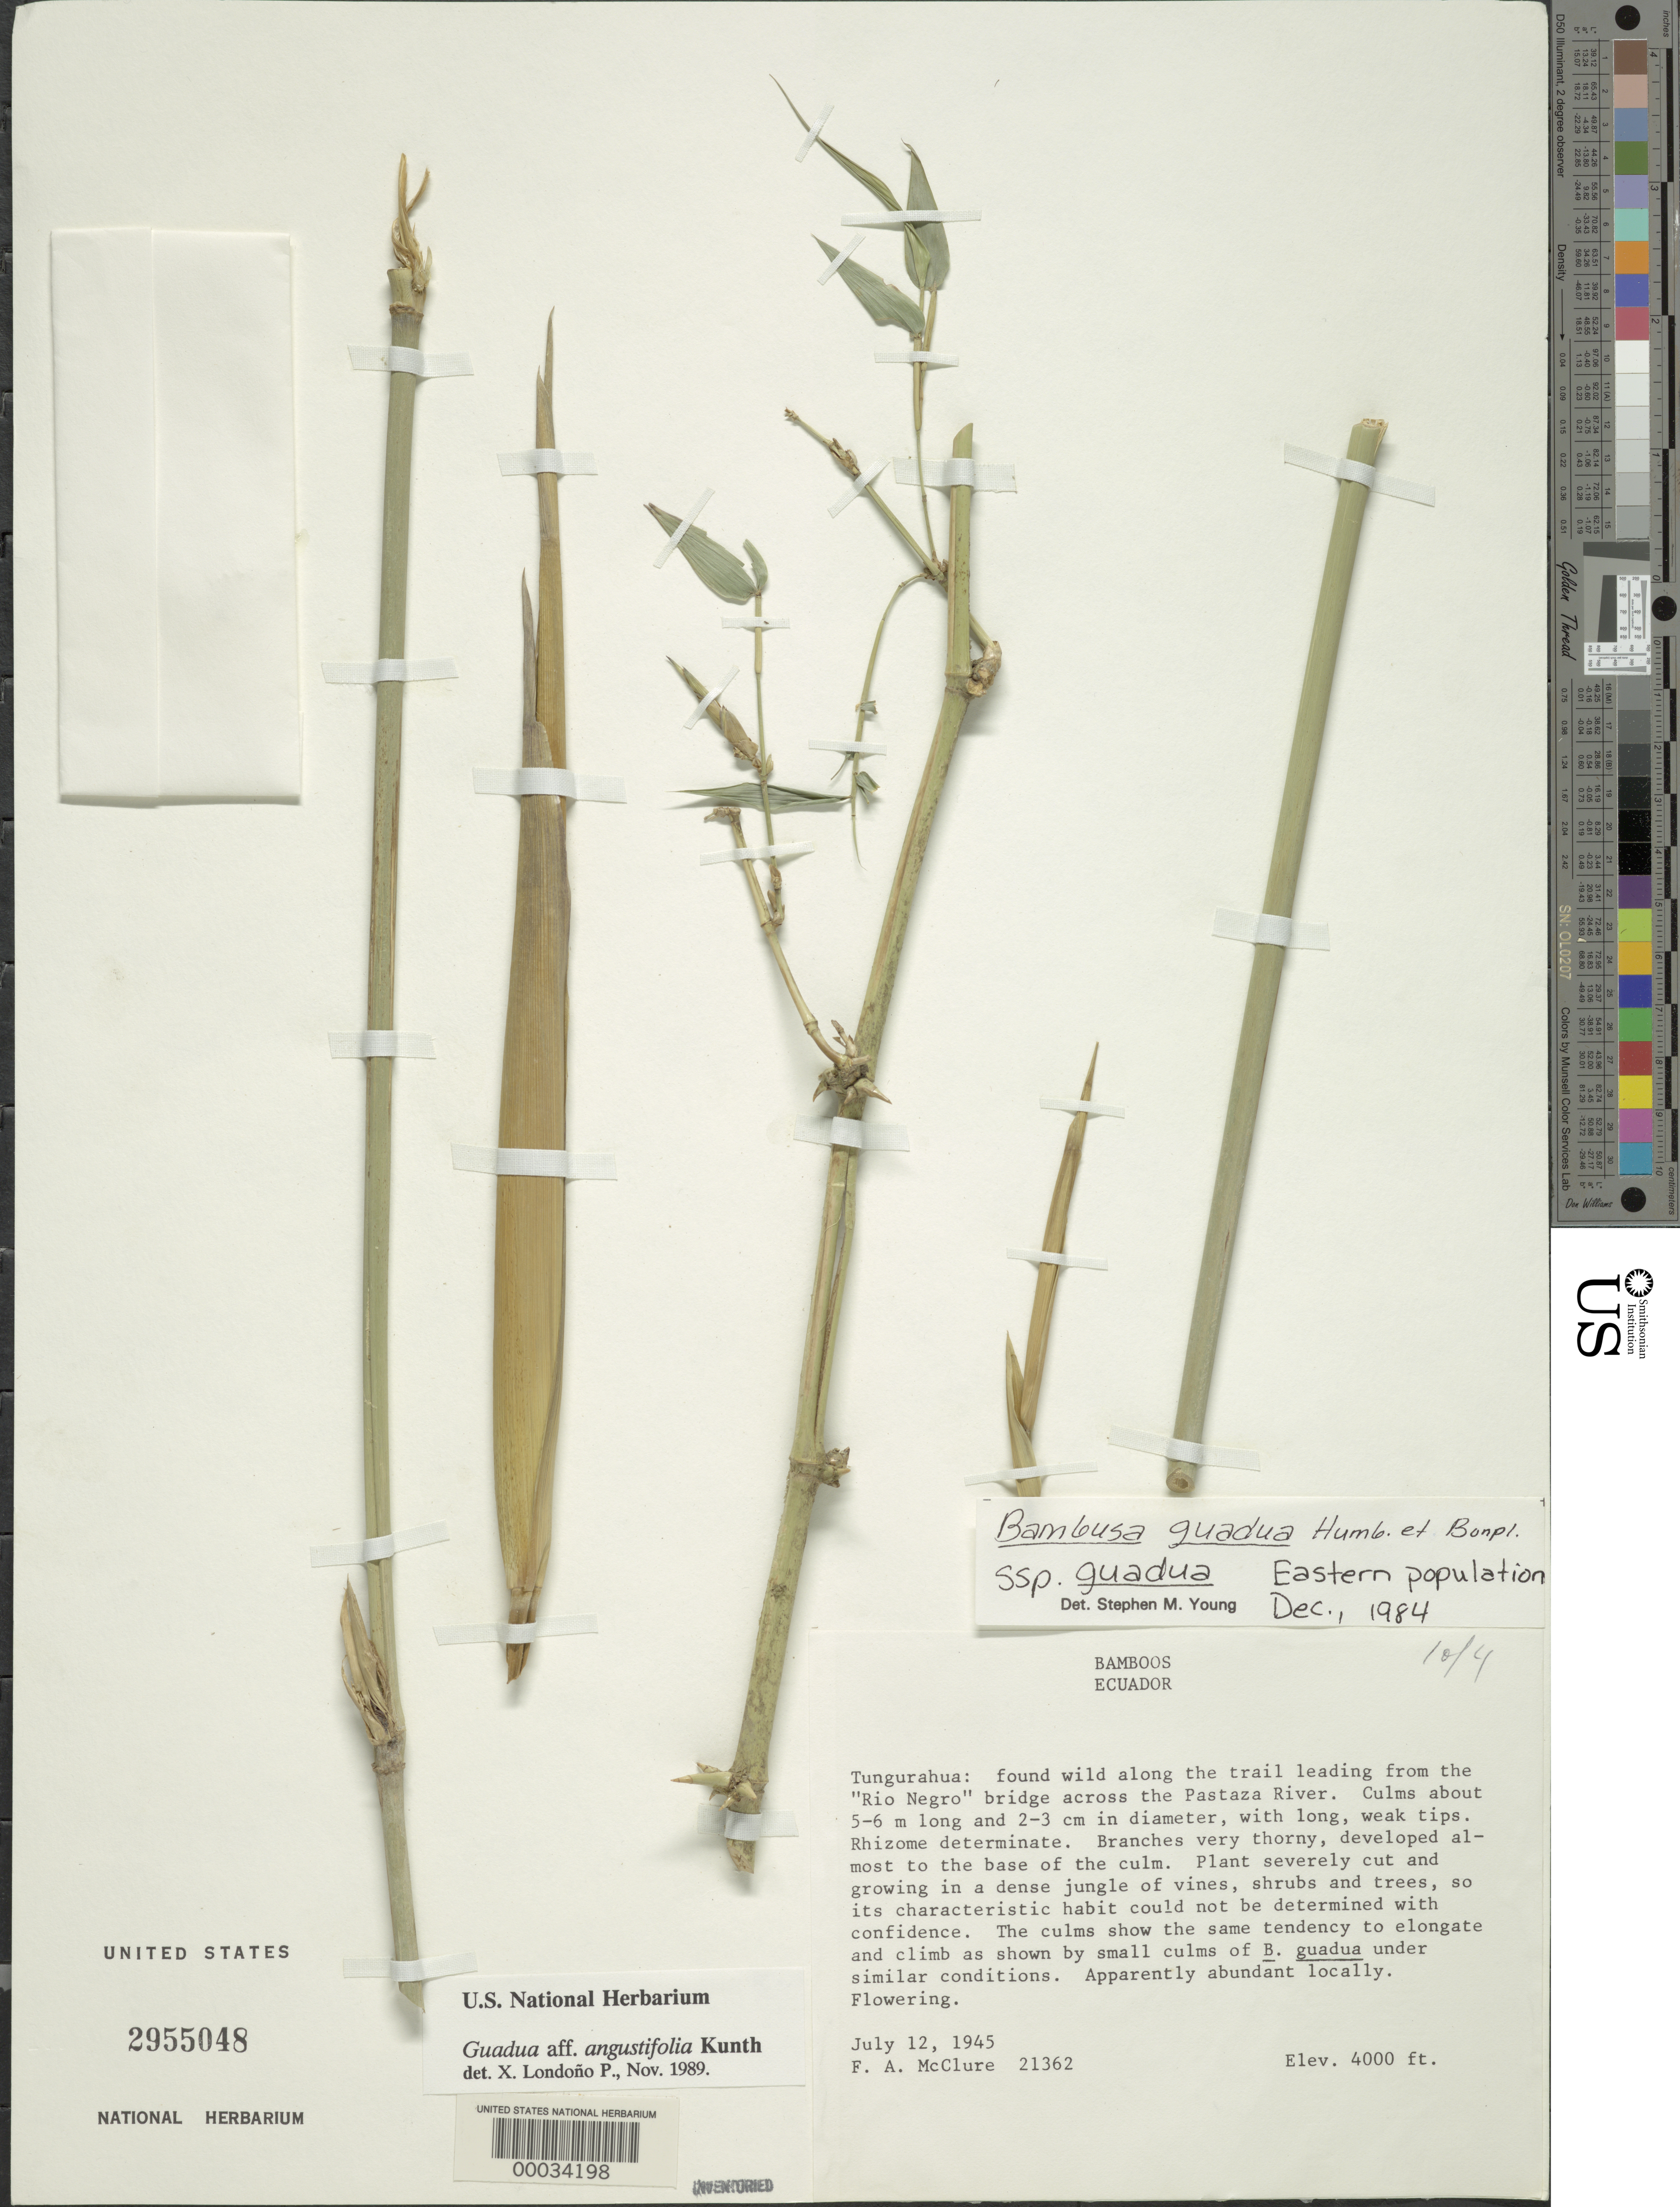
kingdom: Plantae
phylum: Tracheophyta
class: Liliopsida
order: Poales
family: Poaceae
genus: Guadua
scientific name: Guadua uncinata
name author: Londoño & L.G. Clark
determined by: McMurchie, Elizabeth, (UNITED STATES)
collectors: F. A. McClure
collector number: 21362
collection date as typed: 12 Jul 1945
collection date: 1945-07-12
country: Ecuador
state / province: Tungurahua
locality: Along the Trail leading from the "Rio Negro" bridge across pastaza River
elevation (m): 1220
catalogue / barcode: US 2955048